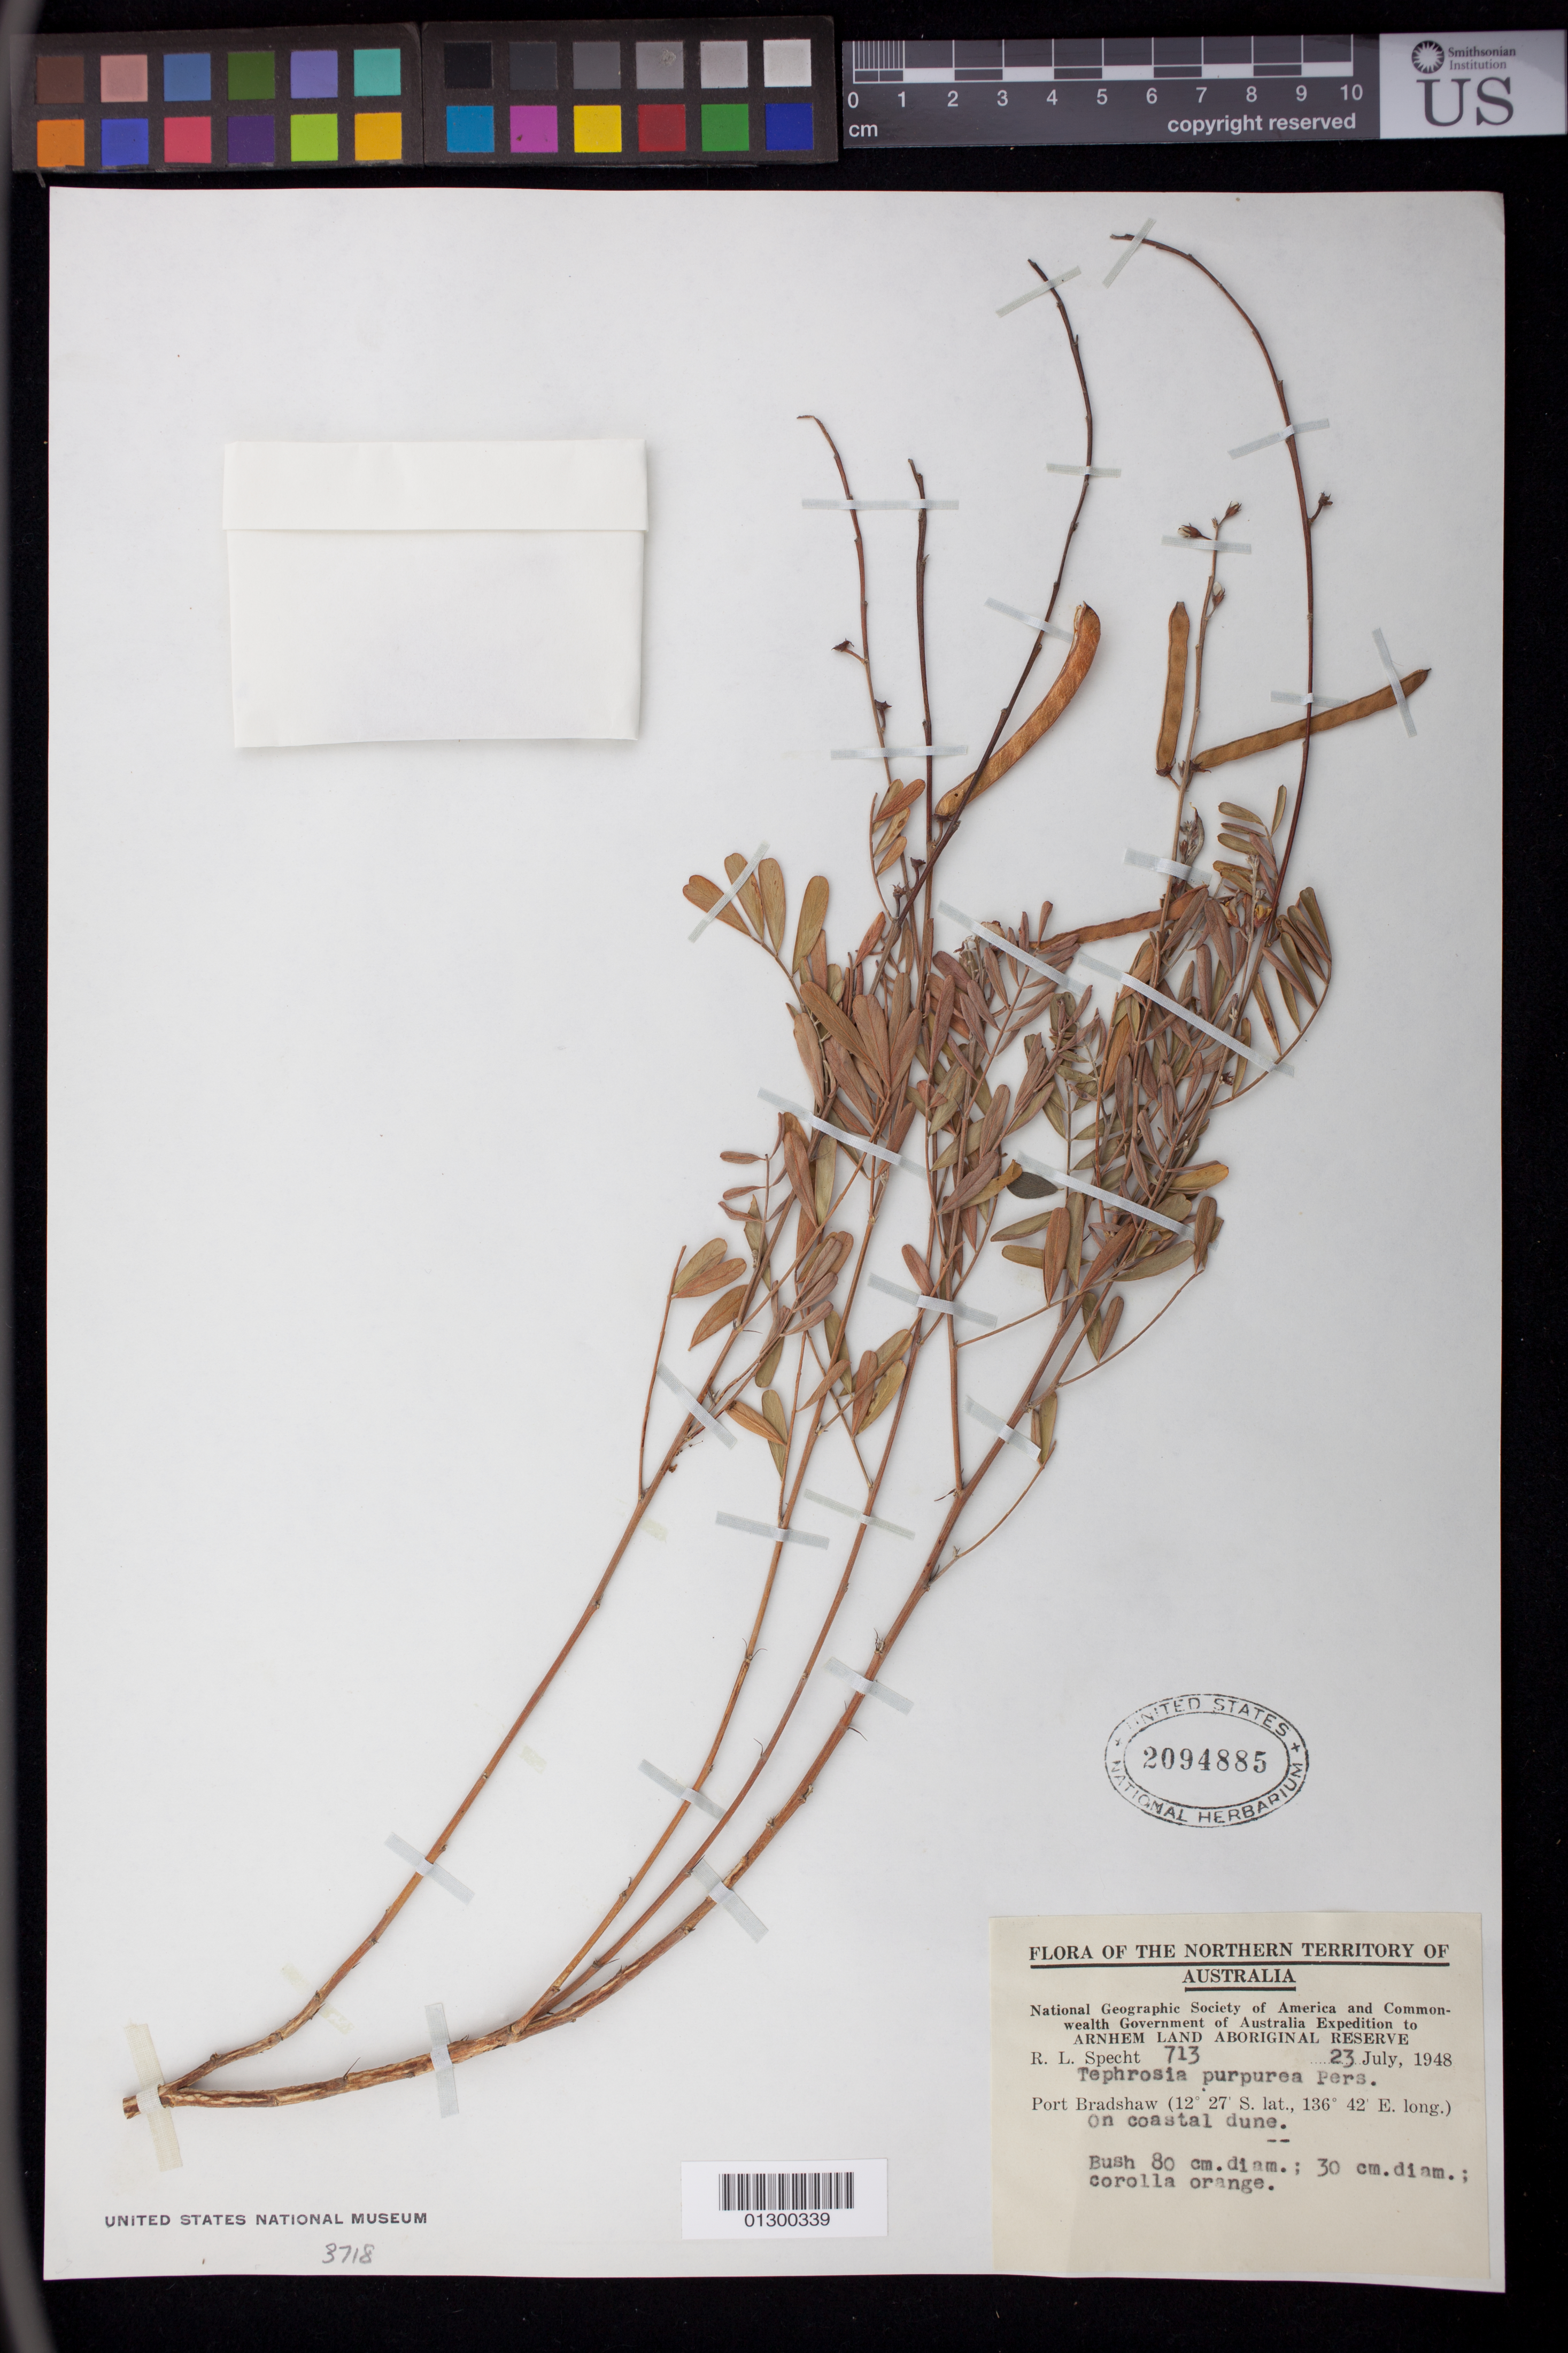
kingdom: Plantae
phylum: Tracheophyta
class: Magnoliopsida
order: Fabales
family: Fabaceae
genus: Tephrosia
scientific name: Tephrosia purpurea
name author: (L.) Pers.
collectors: R. L. Specht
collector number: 713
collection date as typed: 23 Jul 1948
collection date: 1948-07-23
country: Australia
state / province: Northern Territory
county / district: East Arnhem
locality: Port Bradshaw.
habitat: On coastal dune.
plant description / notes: Bush 80cm. diam.; 30 cm. diam.; corolla orange.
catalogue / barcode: US 2094885